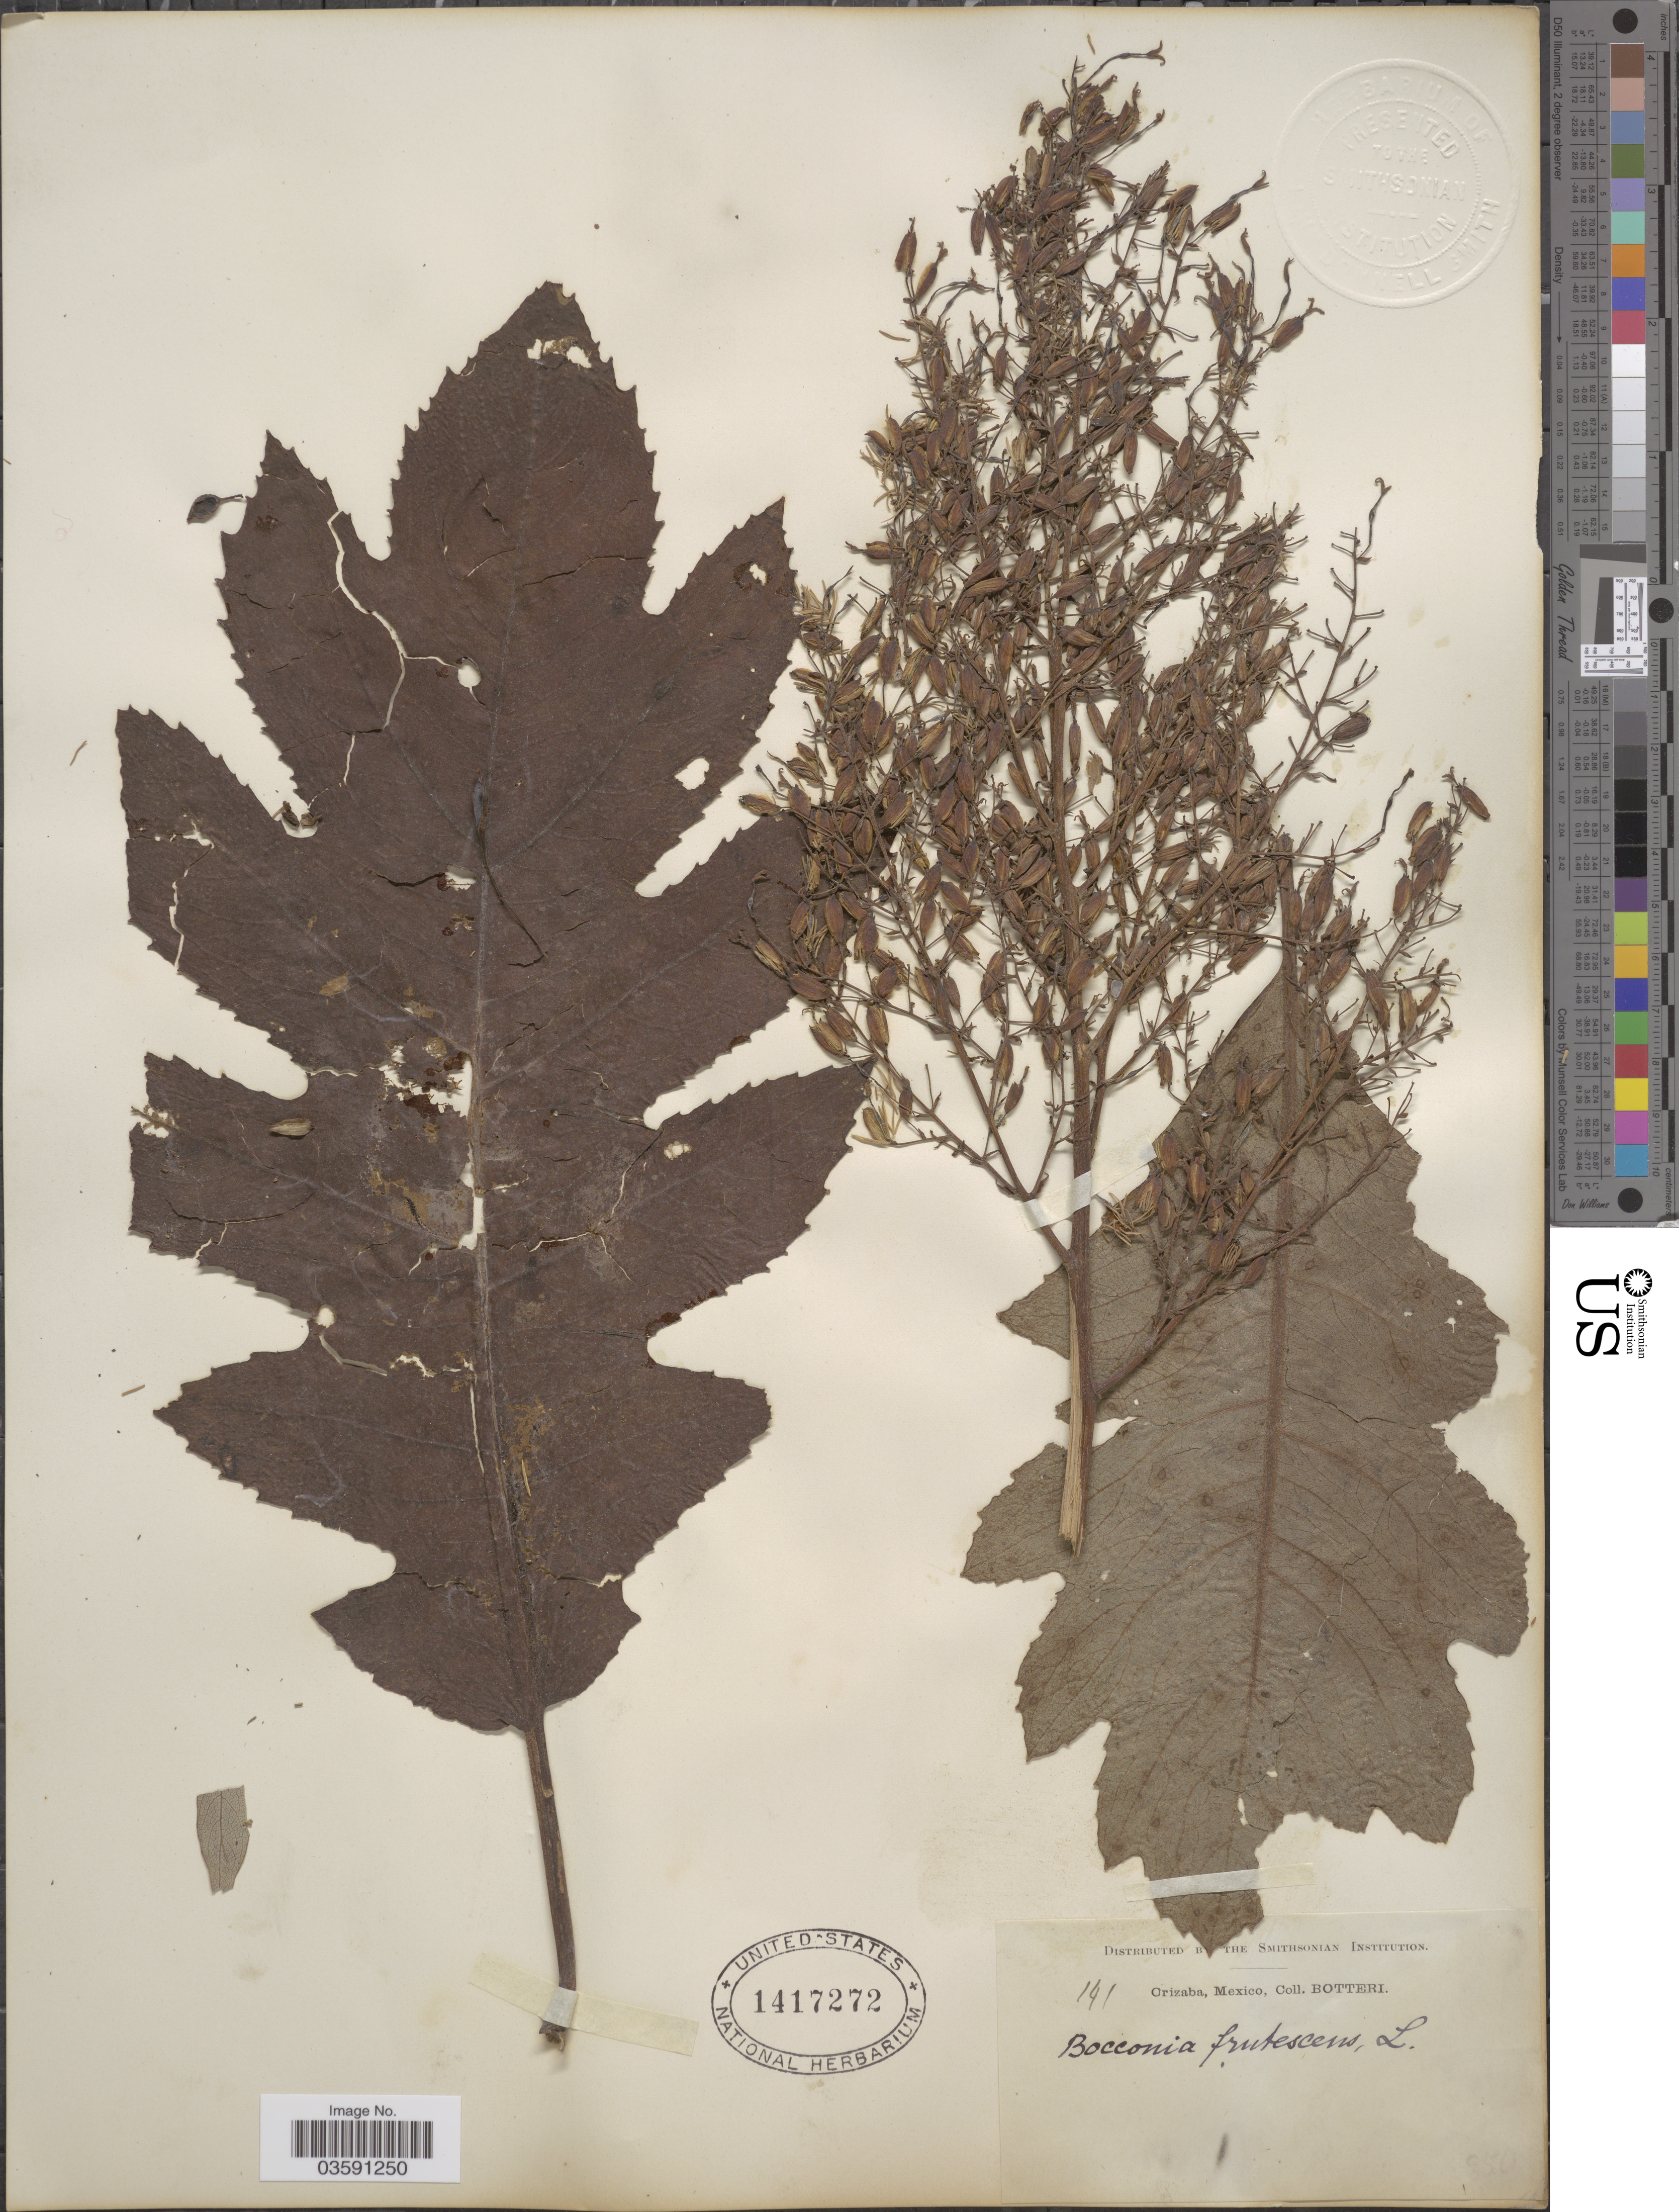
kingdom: Plantae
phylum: Tracheophyta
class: Magnoliopsida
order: Ranunculales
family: Papaveraceae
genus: Bocconia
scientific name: Bocconia frutescens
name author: L.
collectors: -. Botteri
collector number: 141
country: Mexico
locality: Orizaba.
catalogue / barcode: US 1417272